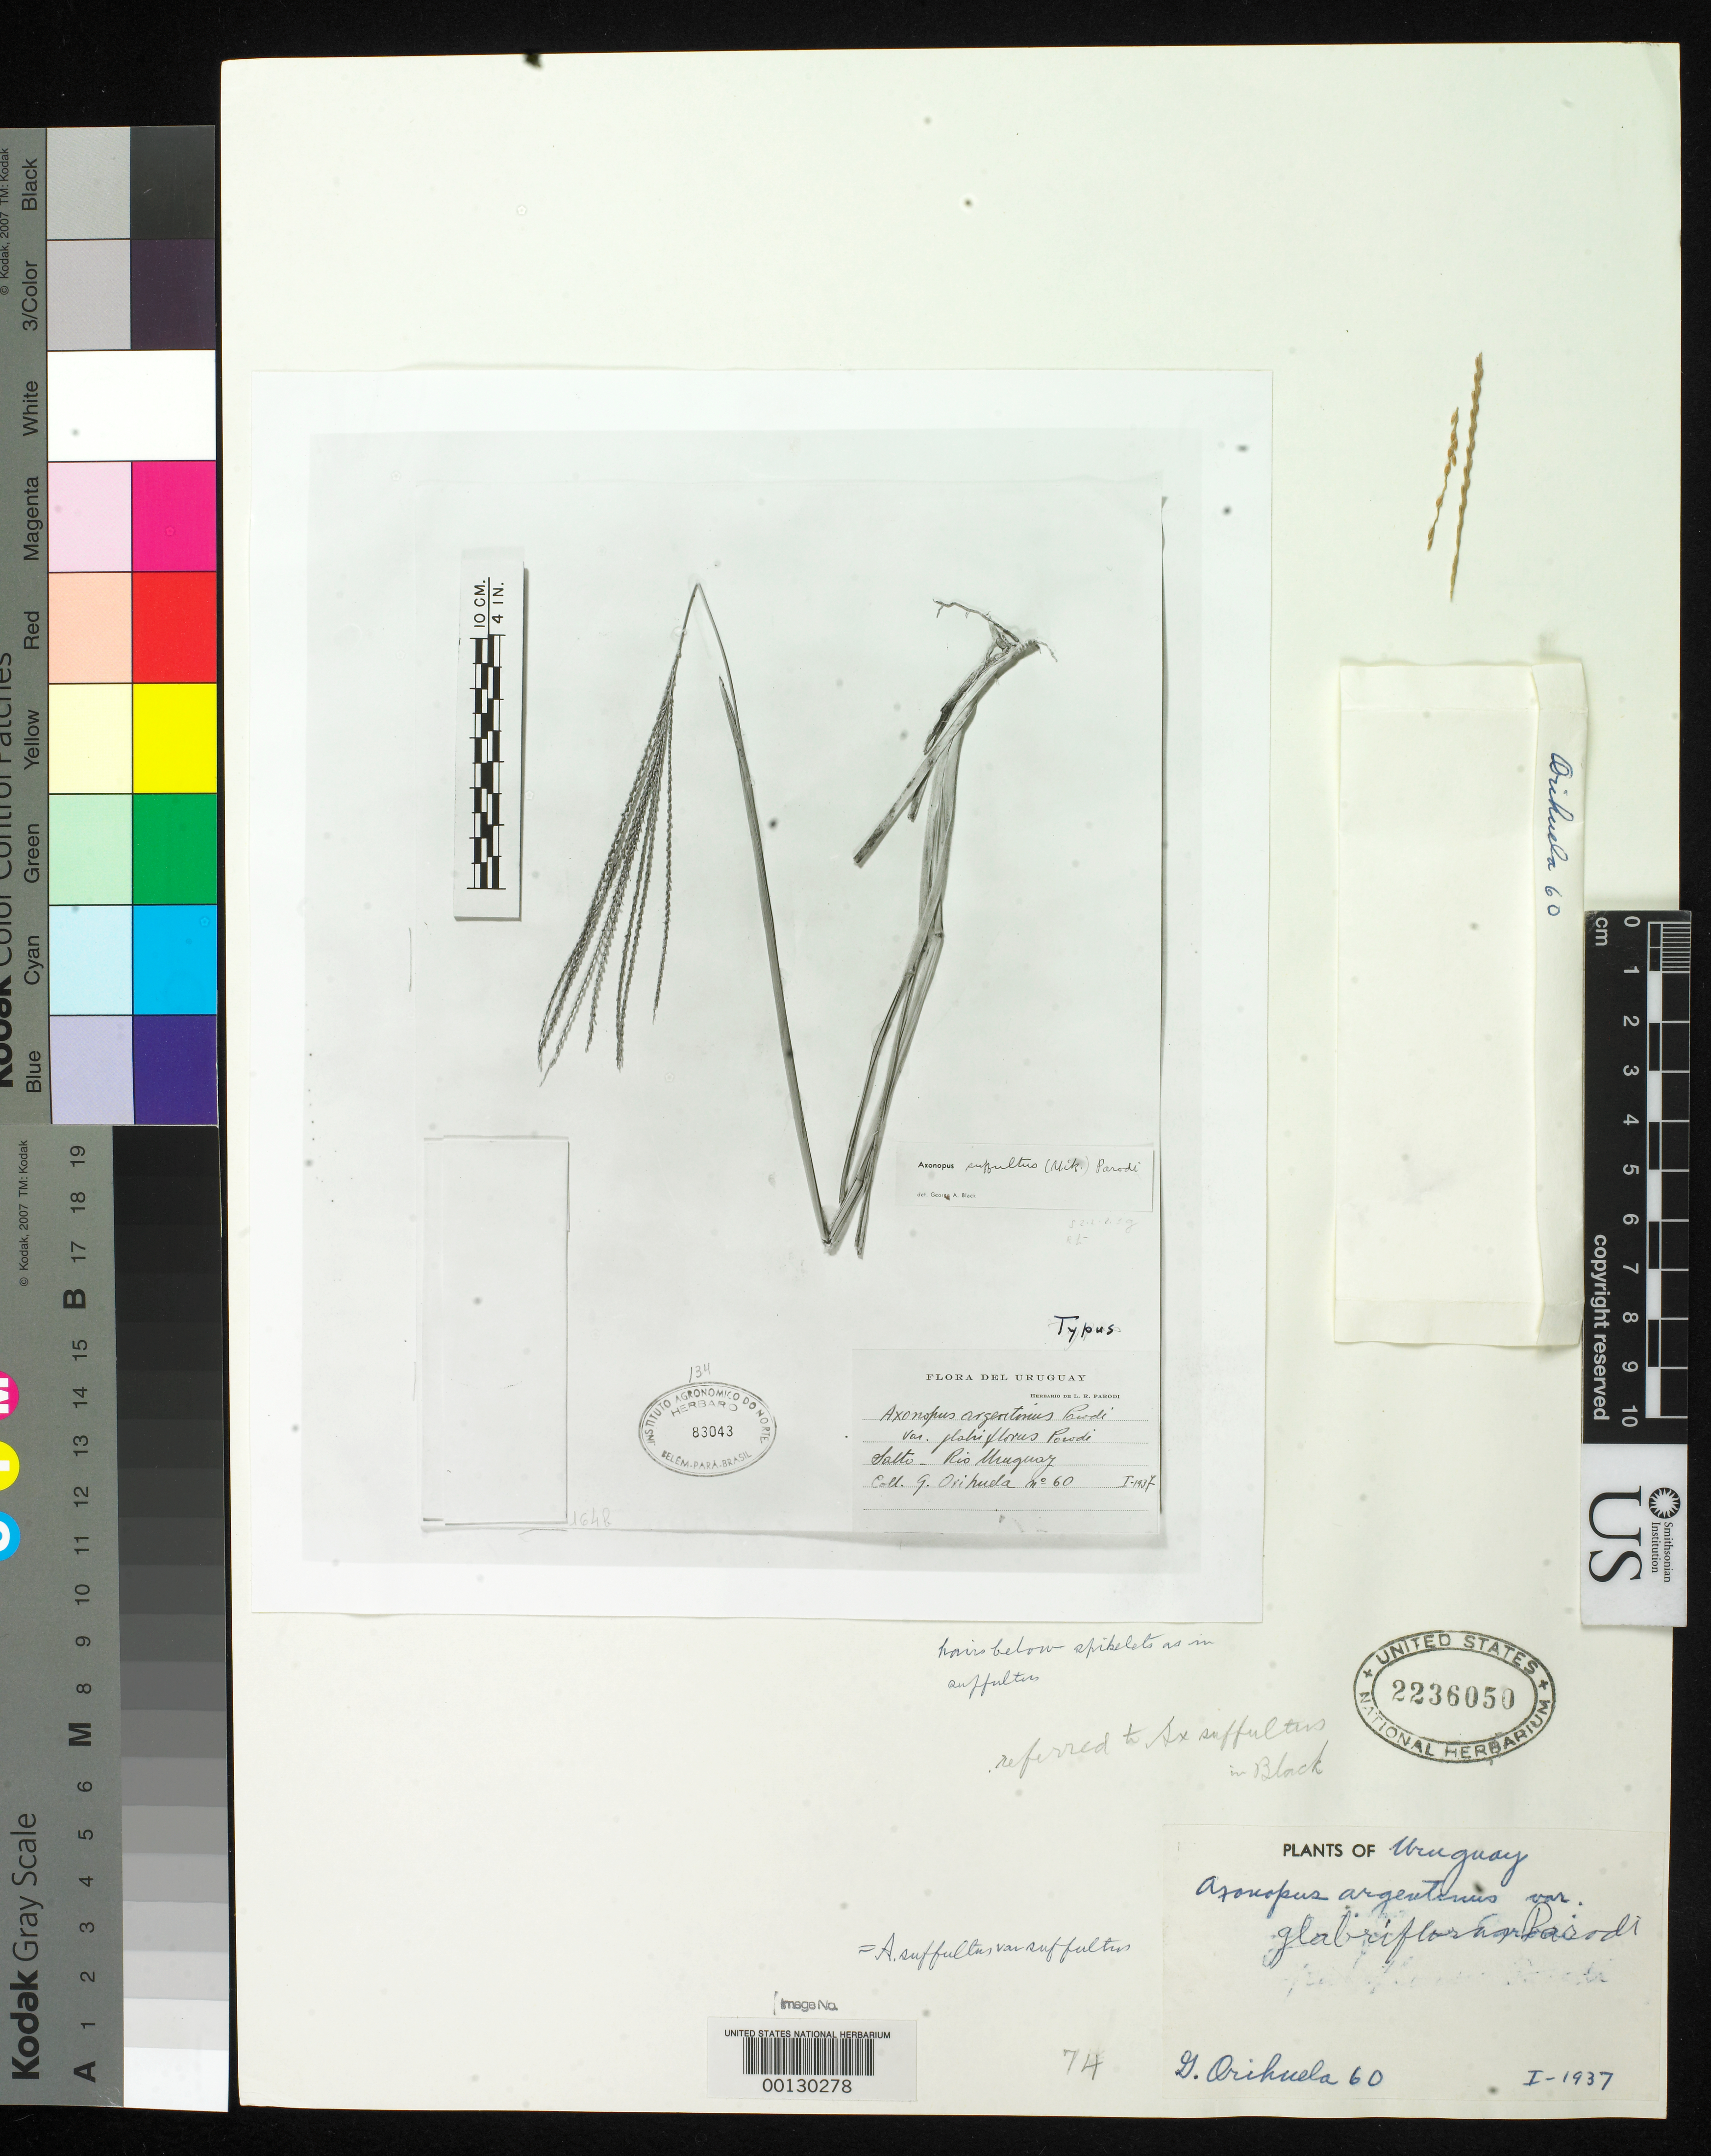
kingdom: Plantae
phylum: Tracheophyta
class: Liliopsida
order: Poales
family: Poaceae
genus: Axonopus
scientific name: Axonopus argentinus var. glabriflorus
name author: Parodi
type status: Type Fragment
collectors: G. Orihuela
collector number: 60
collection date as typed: Jan 1937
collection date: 1937-01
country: Uruguay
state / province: Salto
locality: Rio Uruguay.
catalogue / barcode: US 2236050